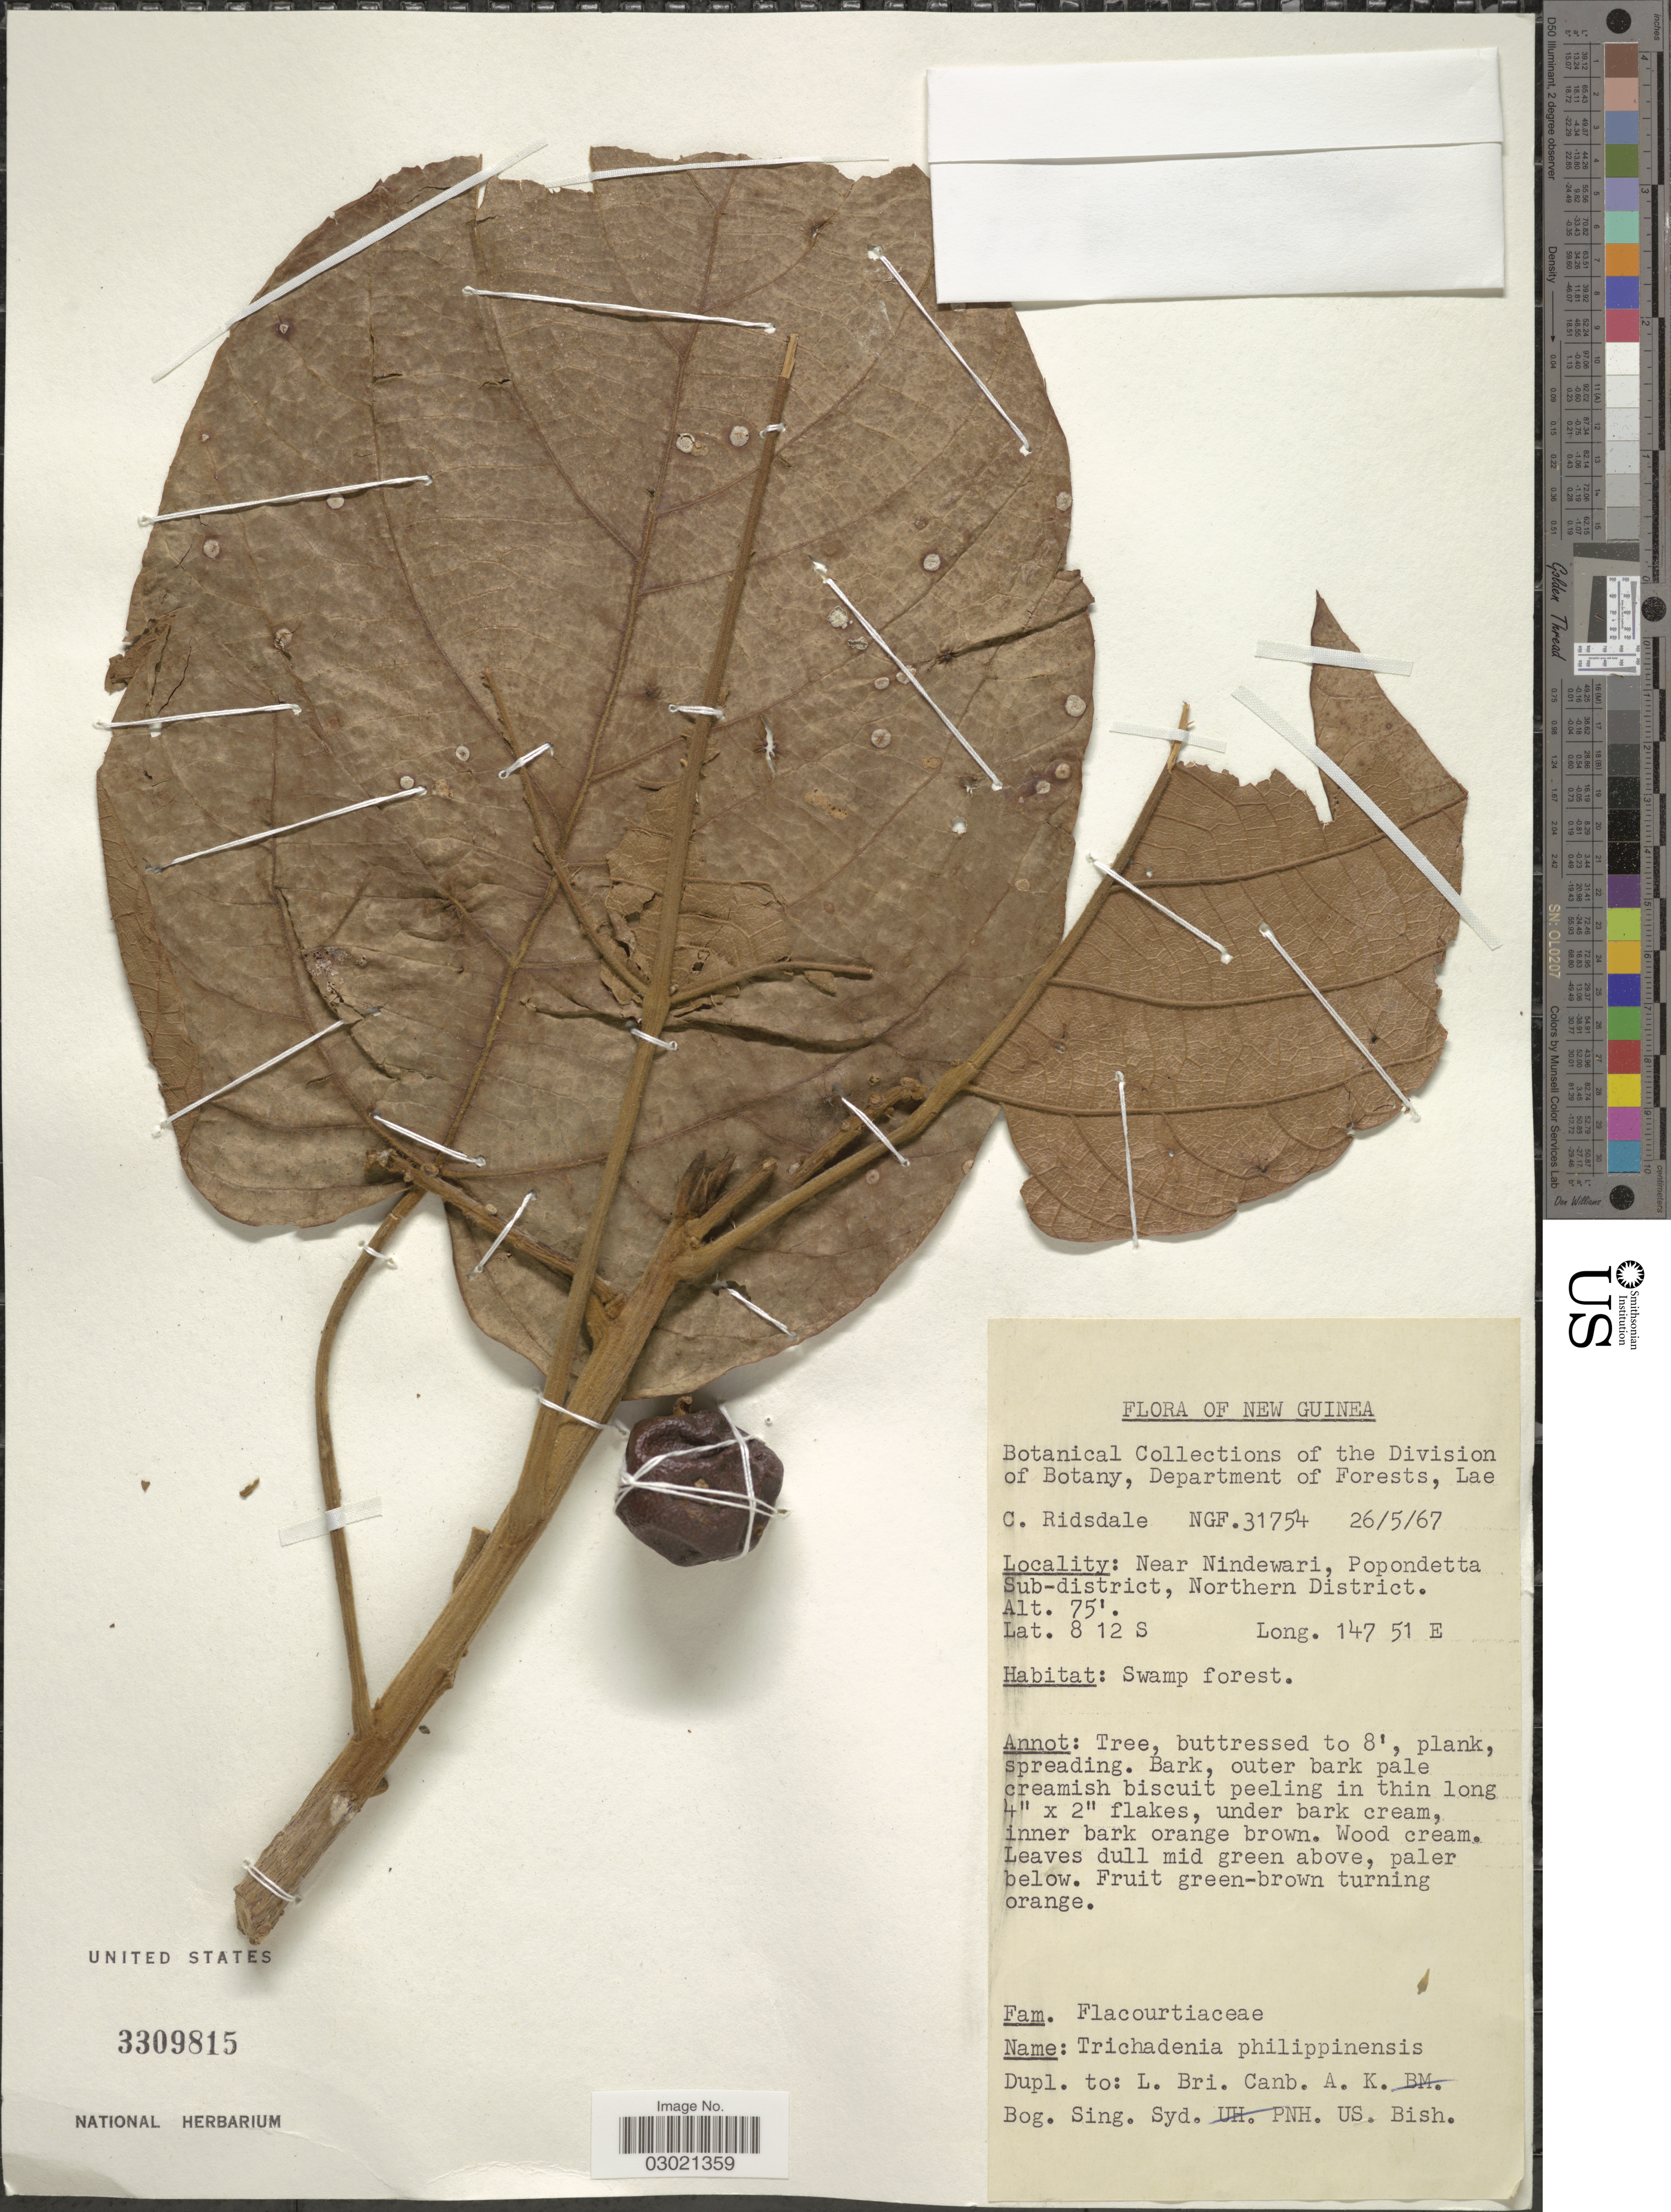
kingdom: Plantae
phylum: Tracheophyta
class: Magnoliopsida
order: Malpighiales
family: Achariaceae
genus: Trichadenia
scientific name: Trichadenia philippinensis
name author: Merr.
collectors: C. E. Ridsdale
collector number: NGF.31754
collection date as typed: Transcribed d/m/y: 26/5/67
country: Papua New Guinea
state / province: Northern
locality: New Guinea. Near Nindewari, Popondetta Sub-district, Northern District.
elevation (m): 23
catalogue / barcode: US 3309815